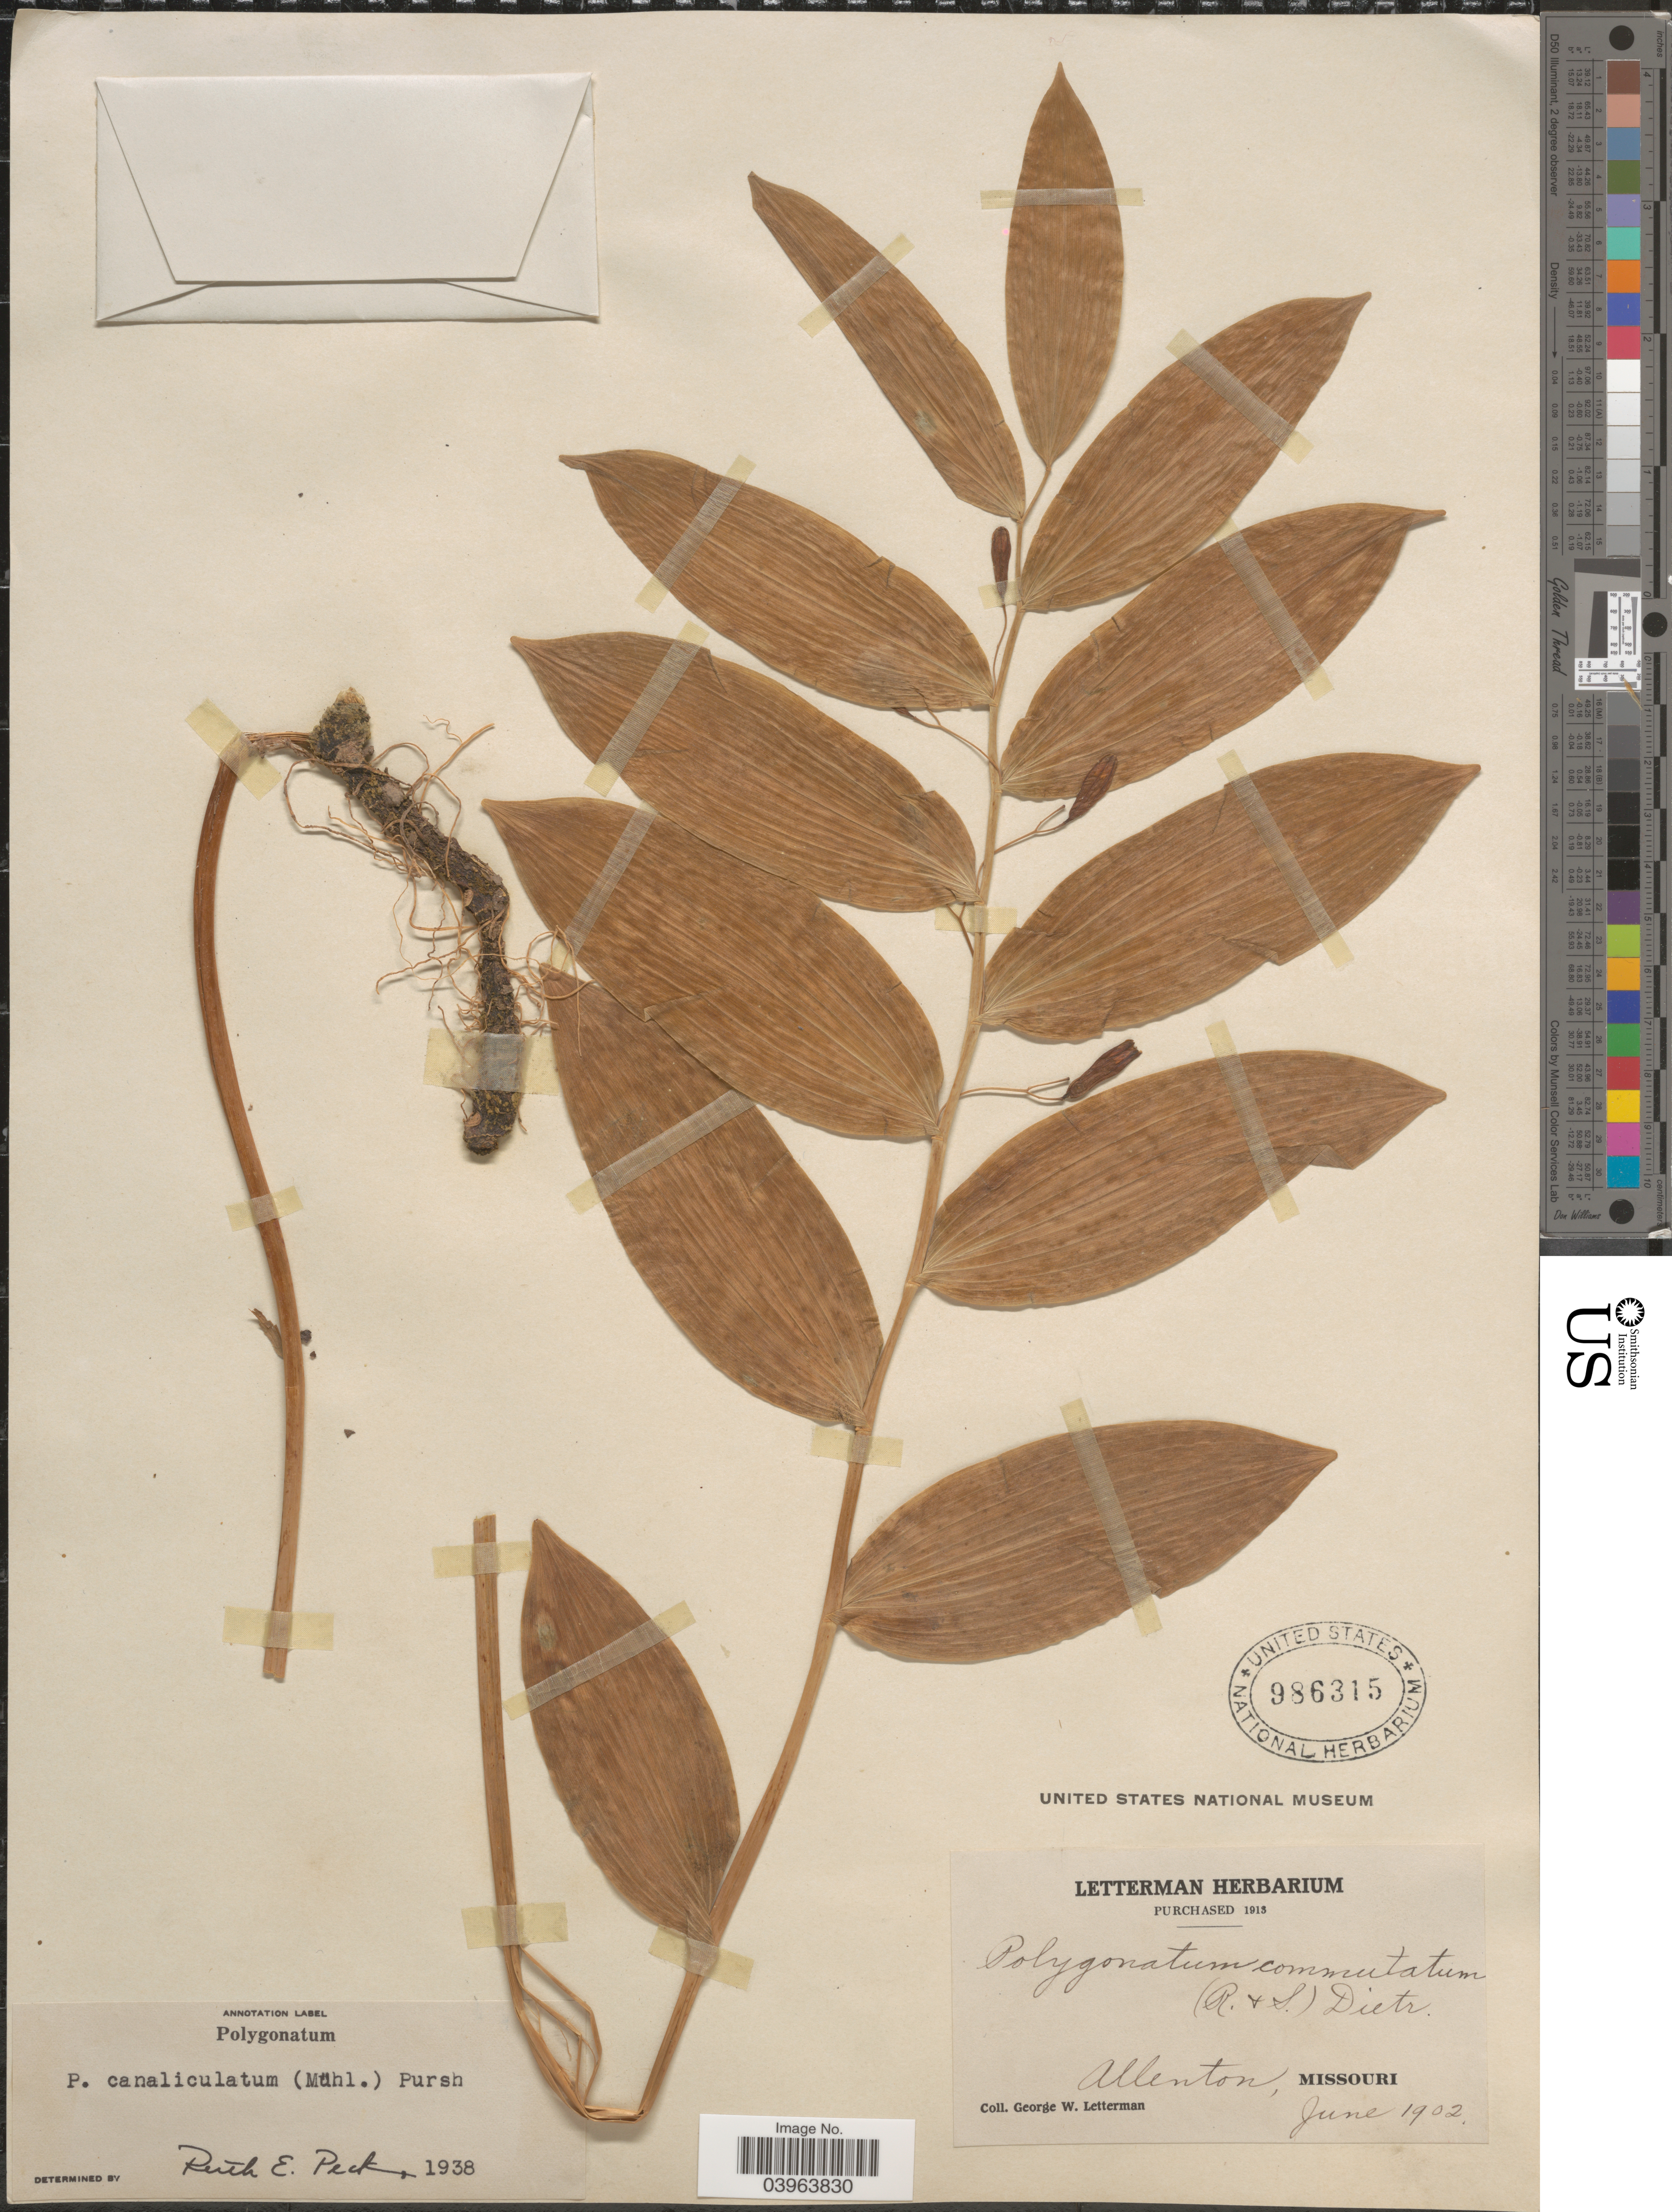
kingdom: Plantae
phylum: Tracheophyta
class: Liliopsida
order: Asparagales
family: Asparagaceae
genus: Polygonatum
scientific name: Polygonatum commutatum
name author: (Schult. f.) A. Dietr.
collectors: G. W. Letterman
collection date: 1902-06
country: United States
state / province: Missouri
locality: Allenton.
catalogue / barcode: US 986315